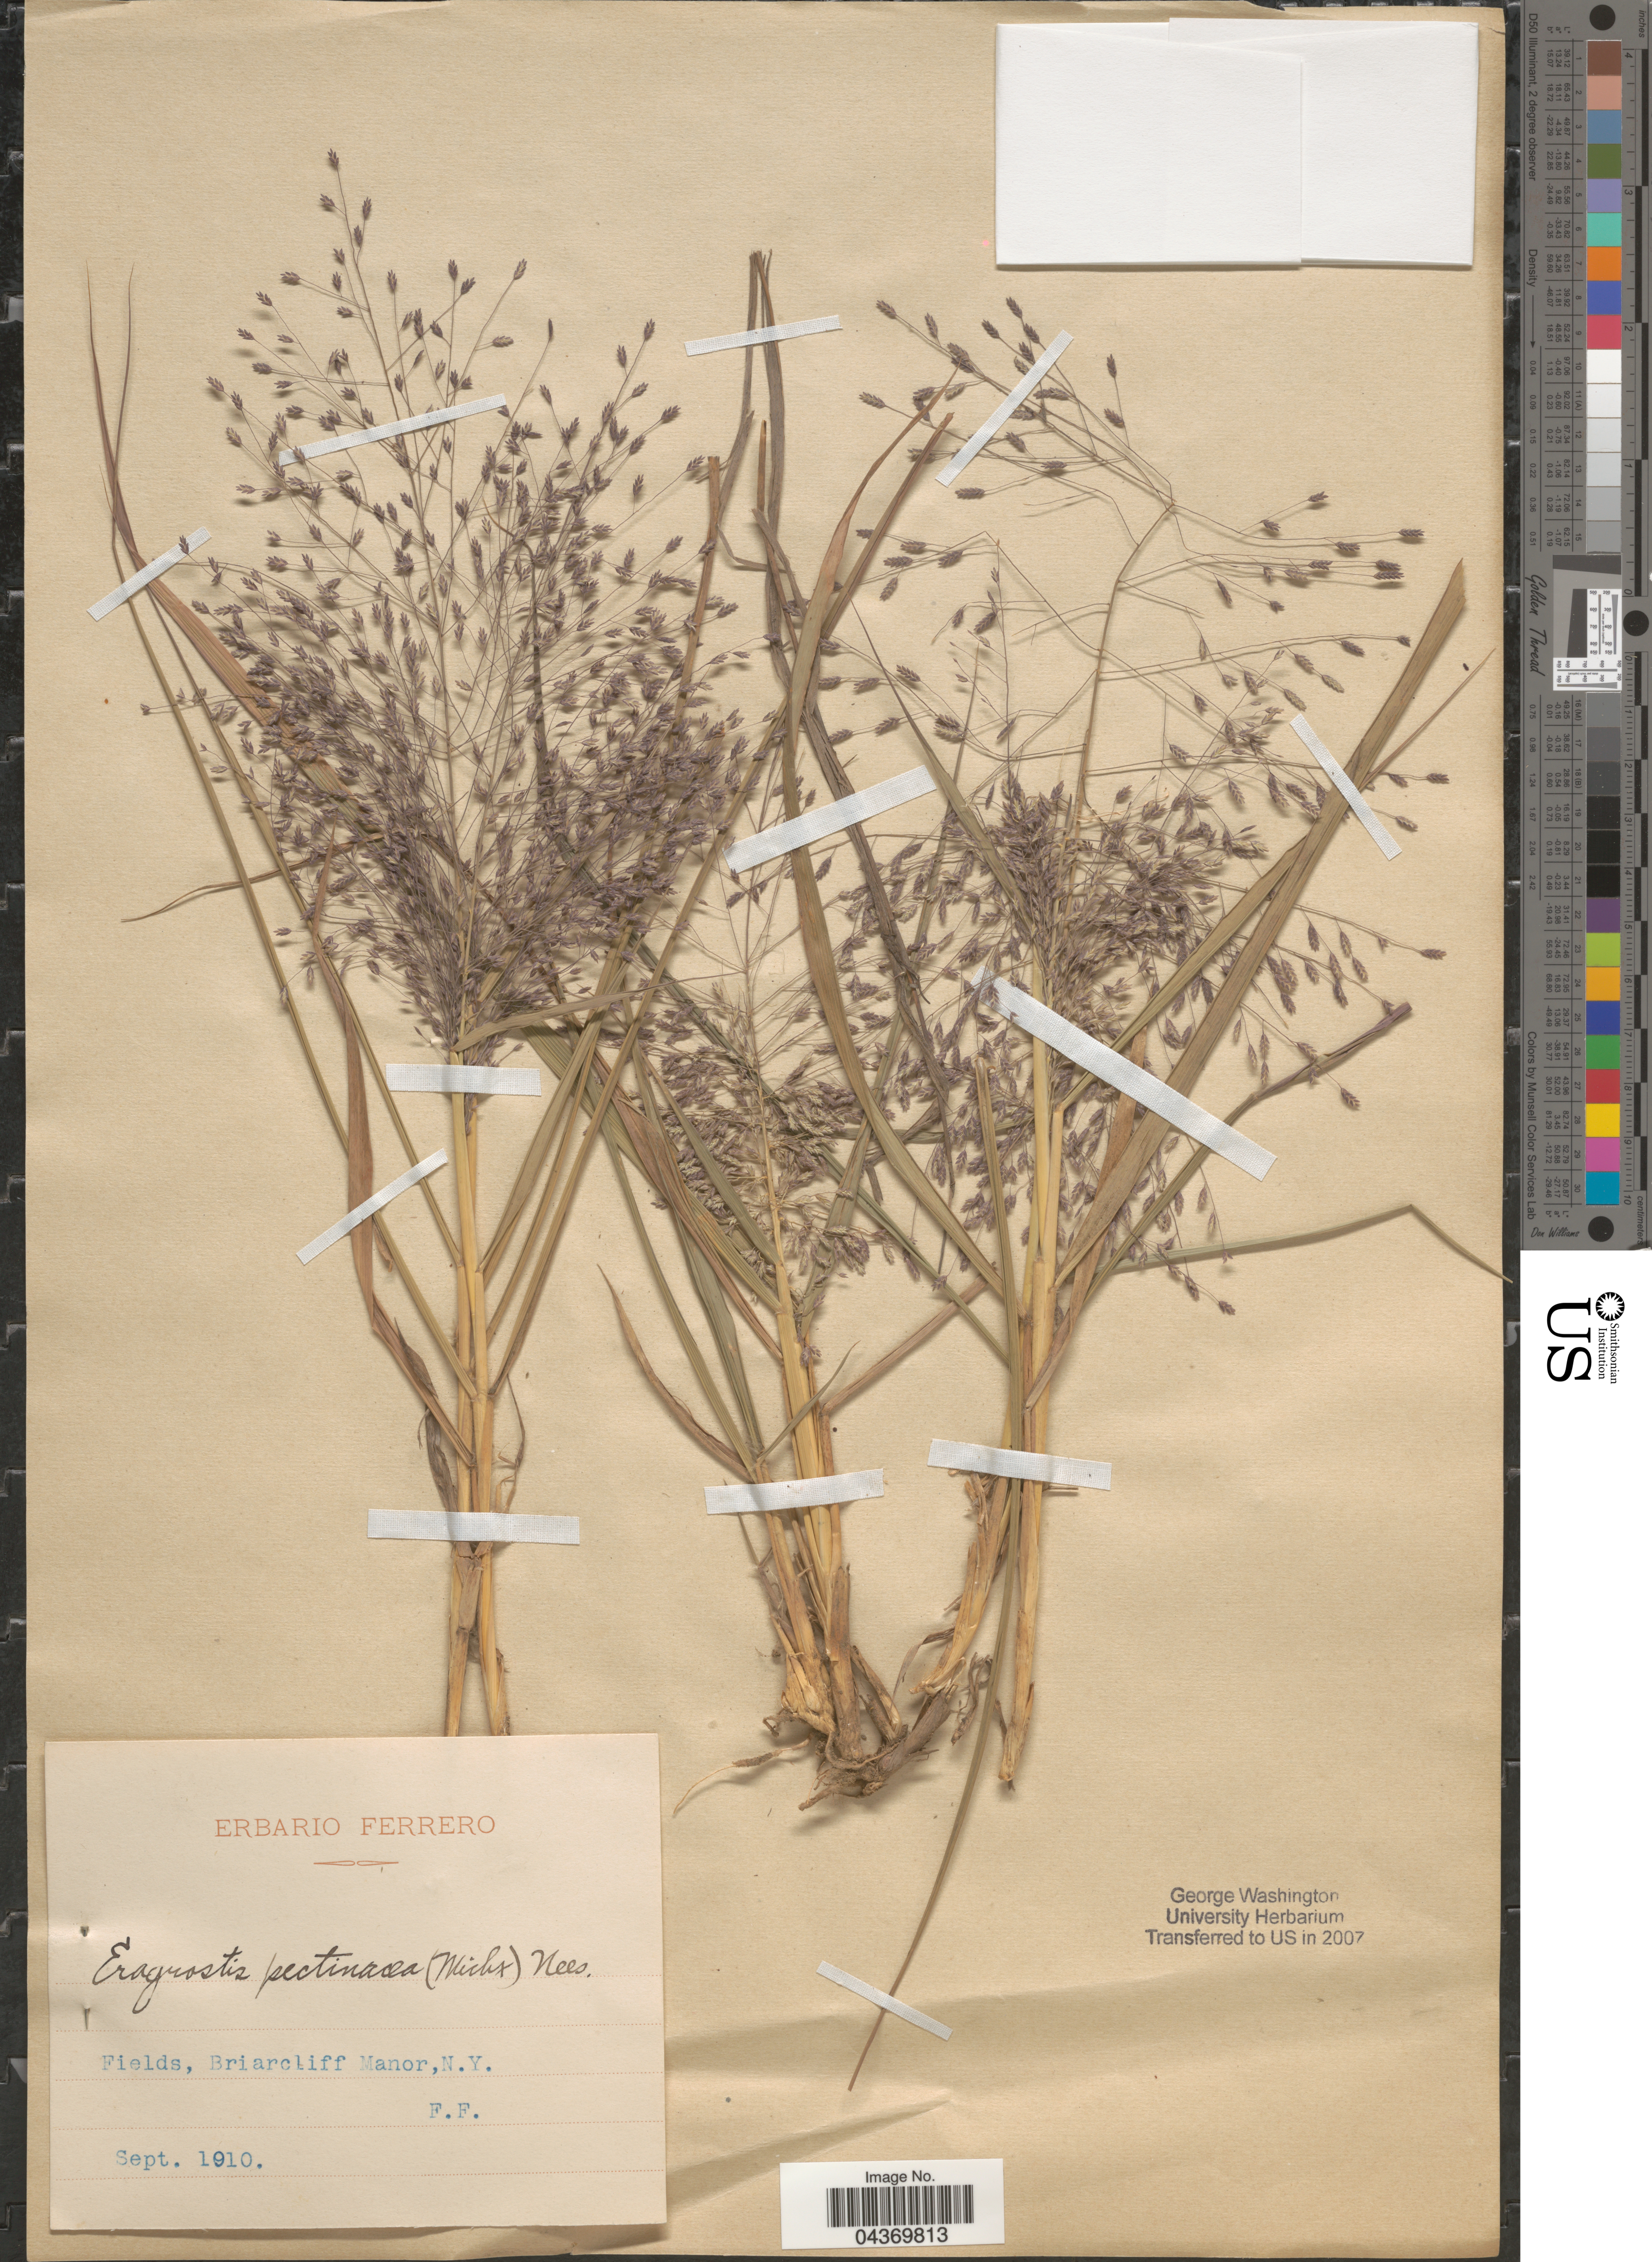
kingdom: Plantae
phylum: Tracheophyta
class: Liliopsida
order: Poales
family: Poaceae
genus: Eragrostis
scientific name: Eragrostis pectinacea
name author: (Michx.) Nees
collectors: F. Ferrero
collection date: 1910-09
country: United States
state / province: New York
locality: Fields, Briarcliff Manor.